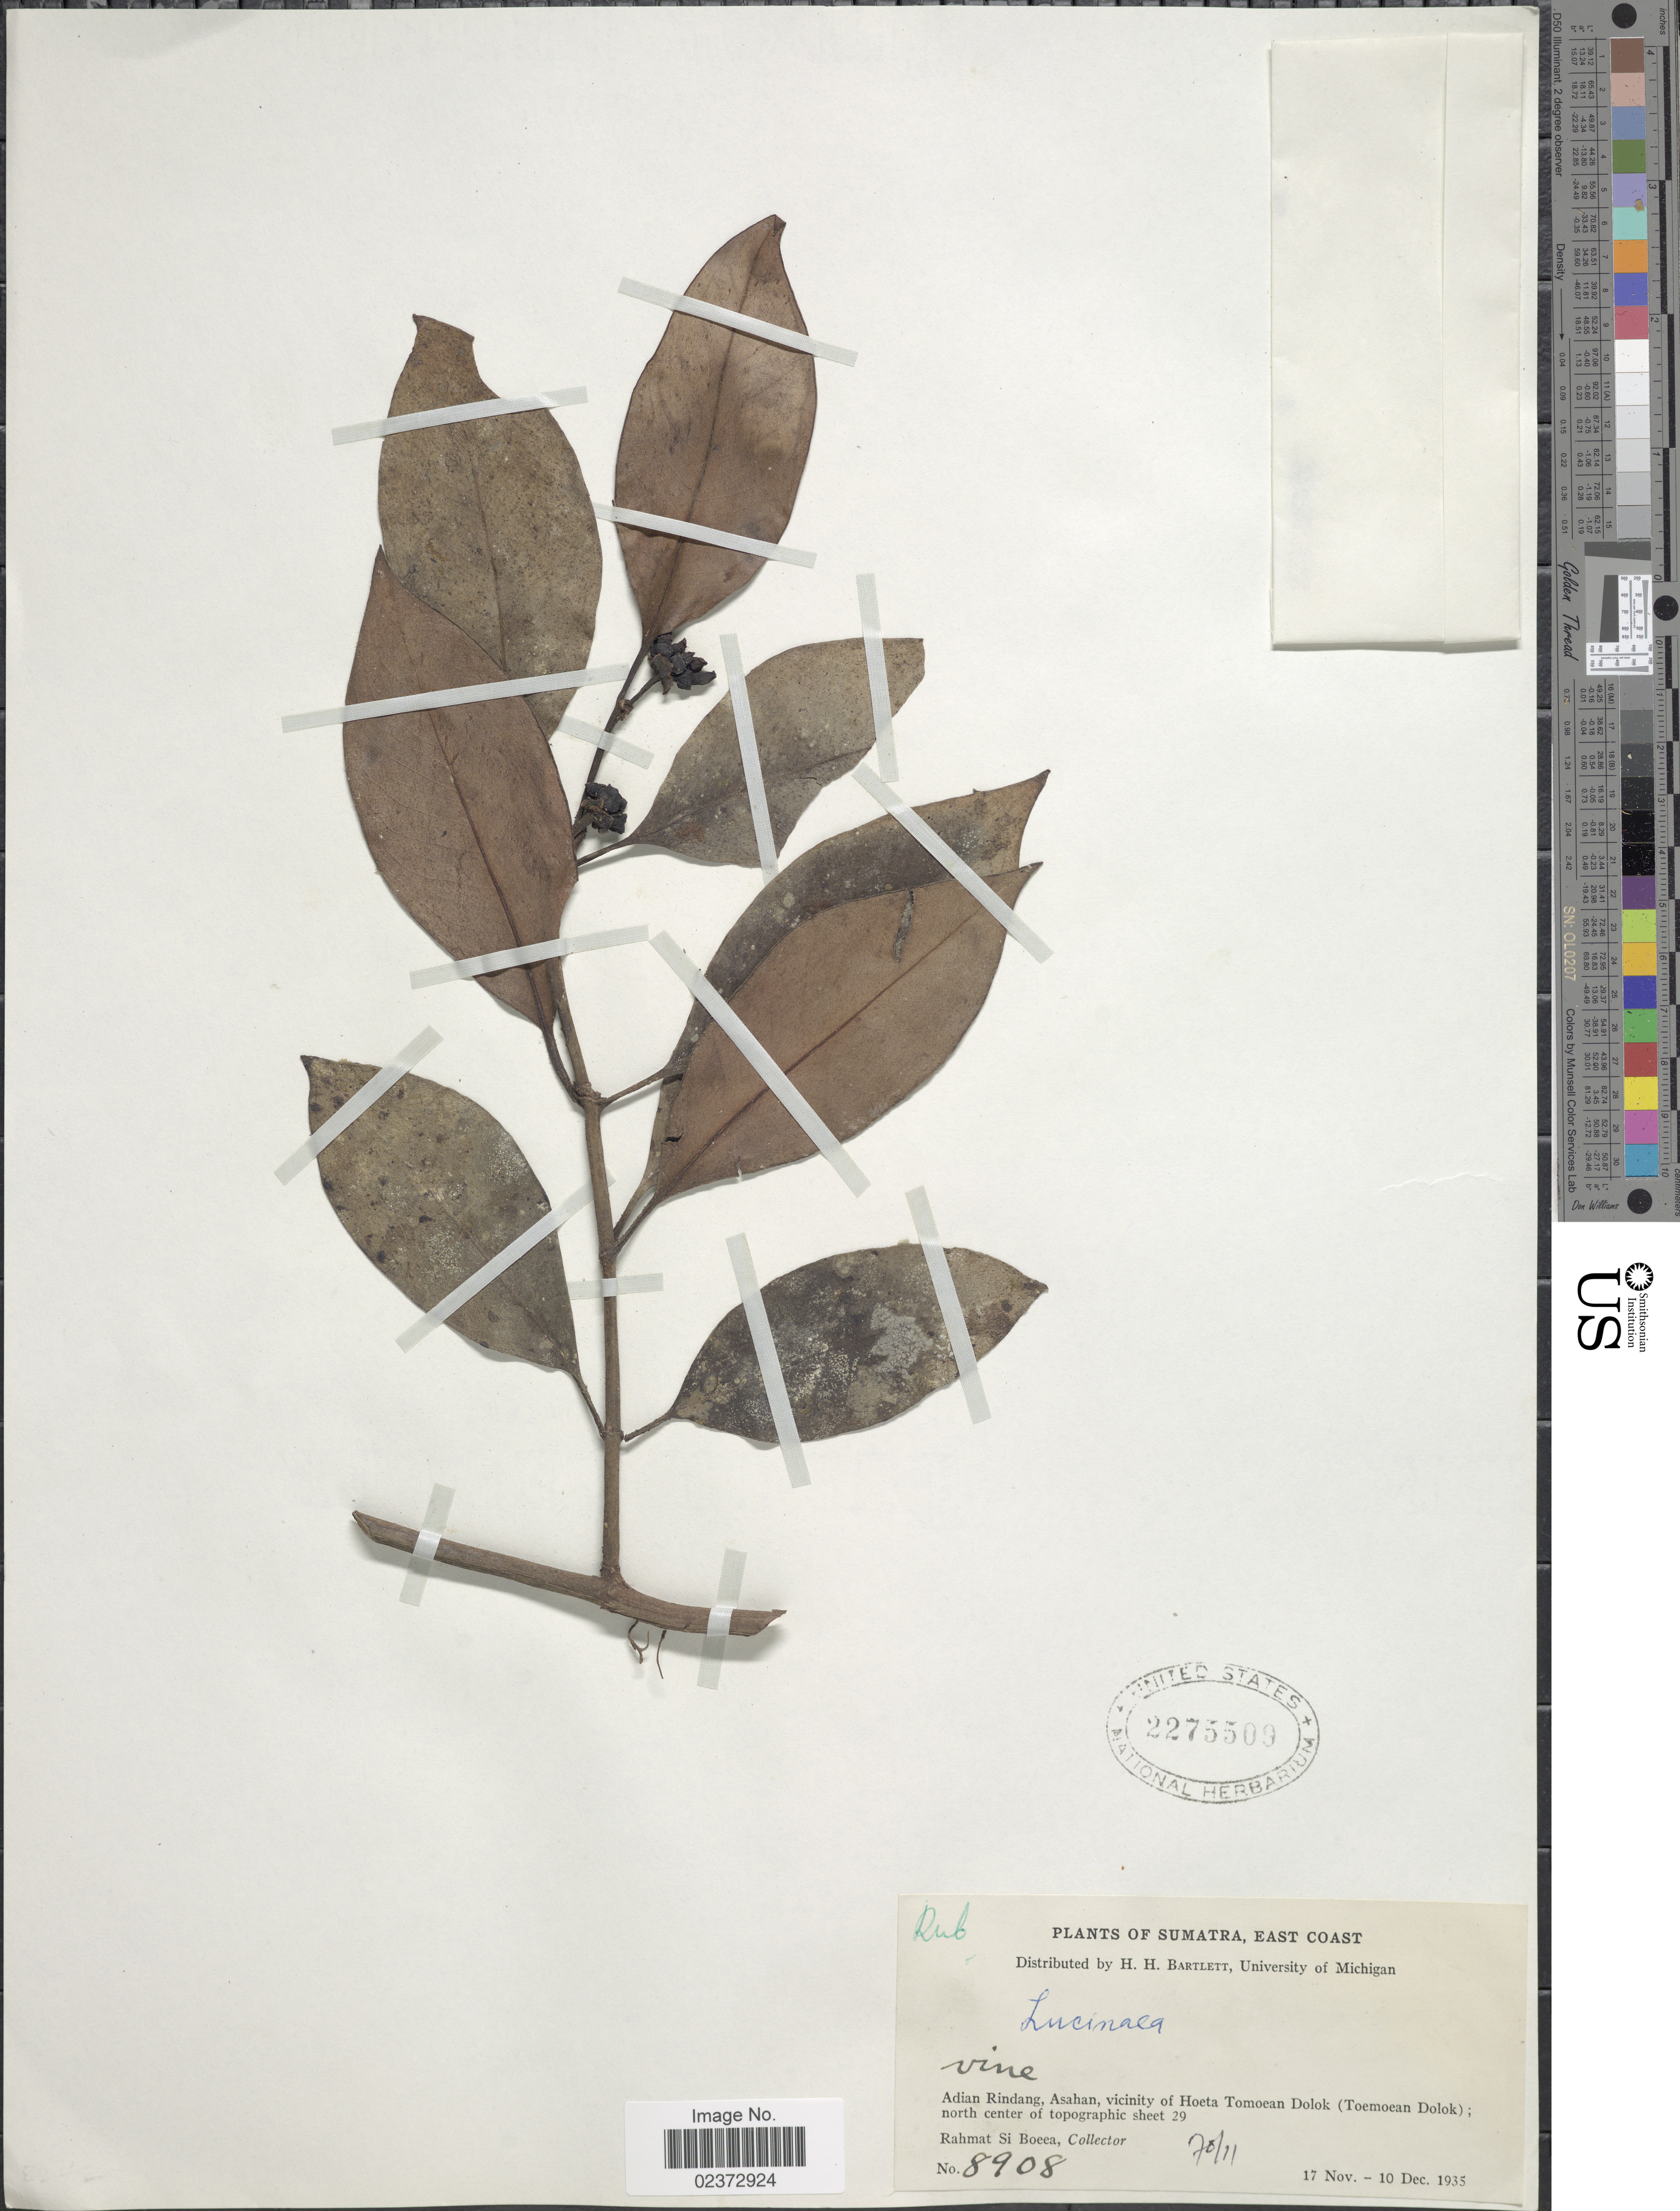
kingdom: Plantae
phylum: Tracheophyta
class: Magnoliopsida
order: Gentianales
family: Rubiaceae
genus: Schradera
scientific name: Schradera sp.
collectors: Rahmat Si Boeea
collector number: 8908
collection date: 1935-11-17/1935-12-10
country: Indonesia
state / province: Sumatra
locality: East Coast, Adian Rindang, Asahan, vicinity of Hoeta Tomoean Dolok (Toemoean Dolok); north center of topographic sheet 29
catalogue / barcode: US 2275509